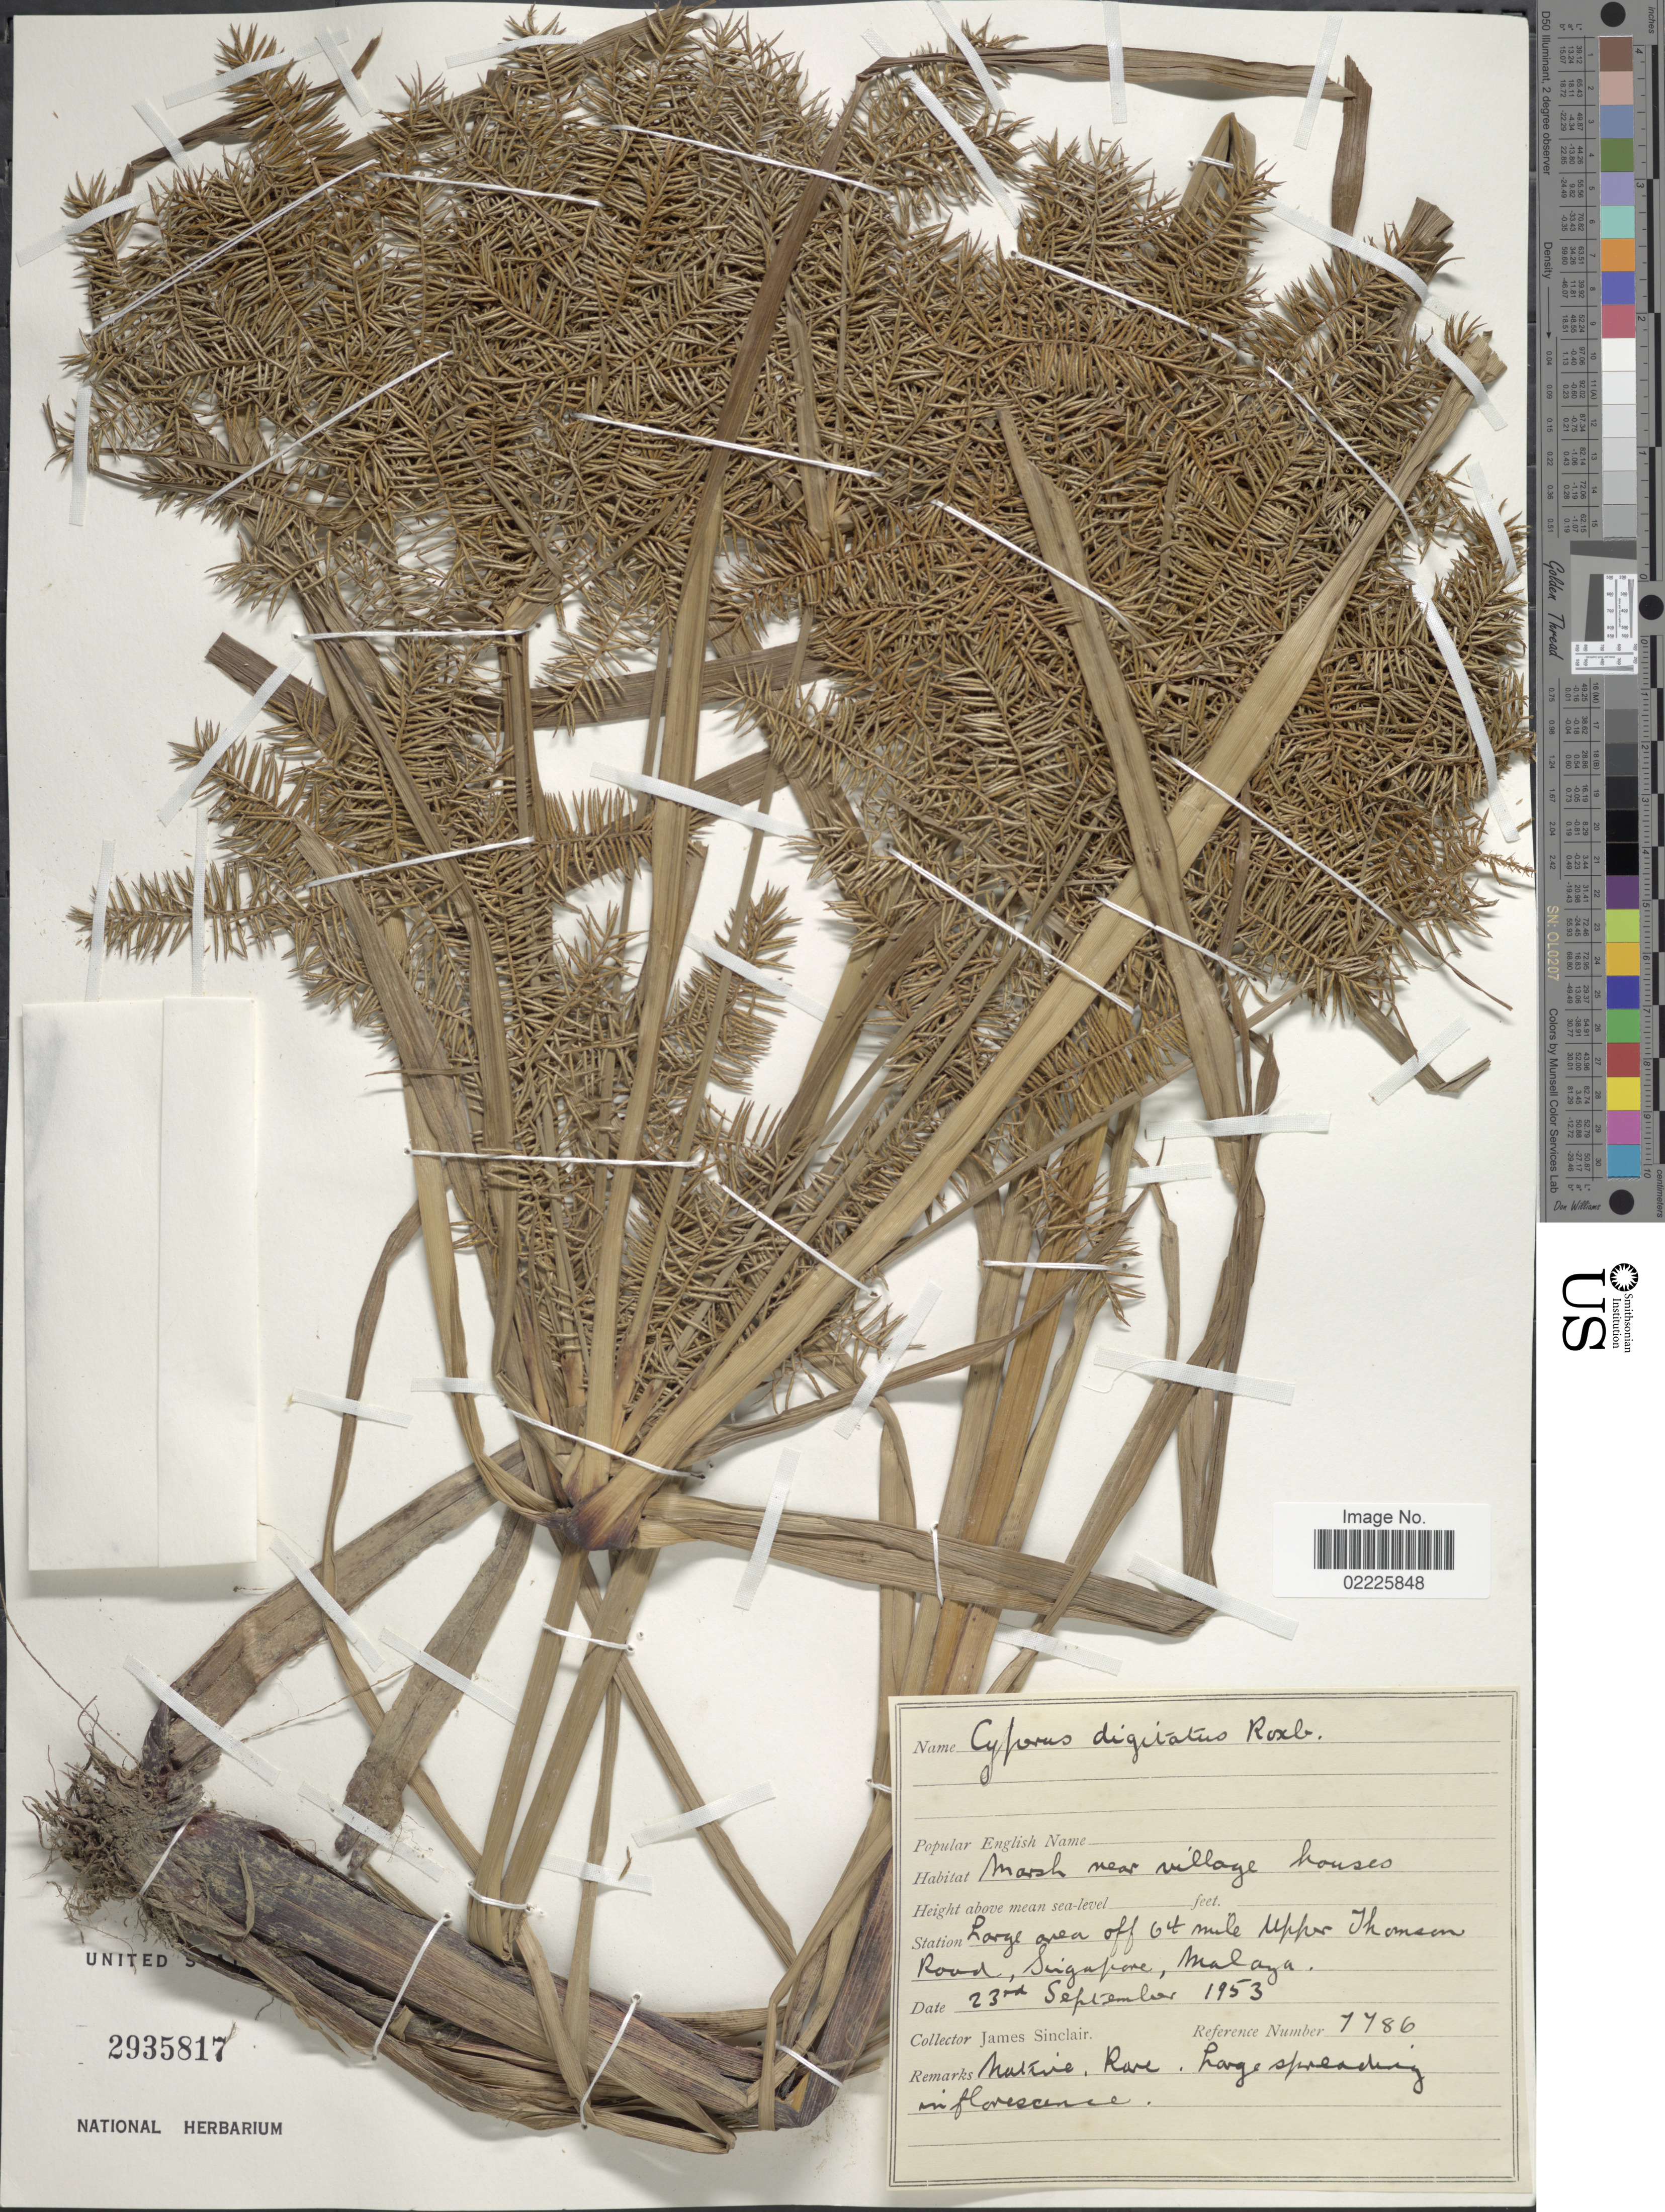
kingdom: Plantae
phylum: Tracheophyta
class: Liliopsida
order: Poales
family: Cyperaceae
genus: Cyperus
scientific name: Cyperus digitatus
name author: Roxb.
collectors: J. Sinclair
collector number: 7786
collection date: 1953-09-23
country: Singapore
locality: Marsh near vilage houses, Large area off 6th mile Upper Thomson Road, Singapore, Malaya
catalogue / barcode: US 2935817